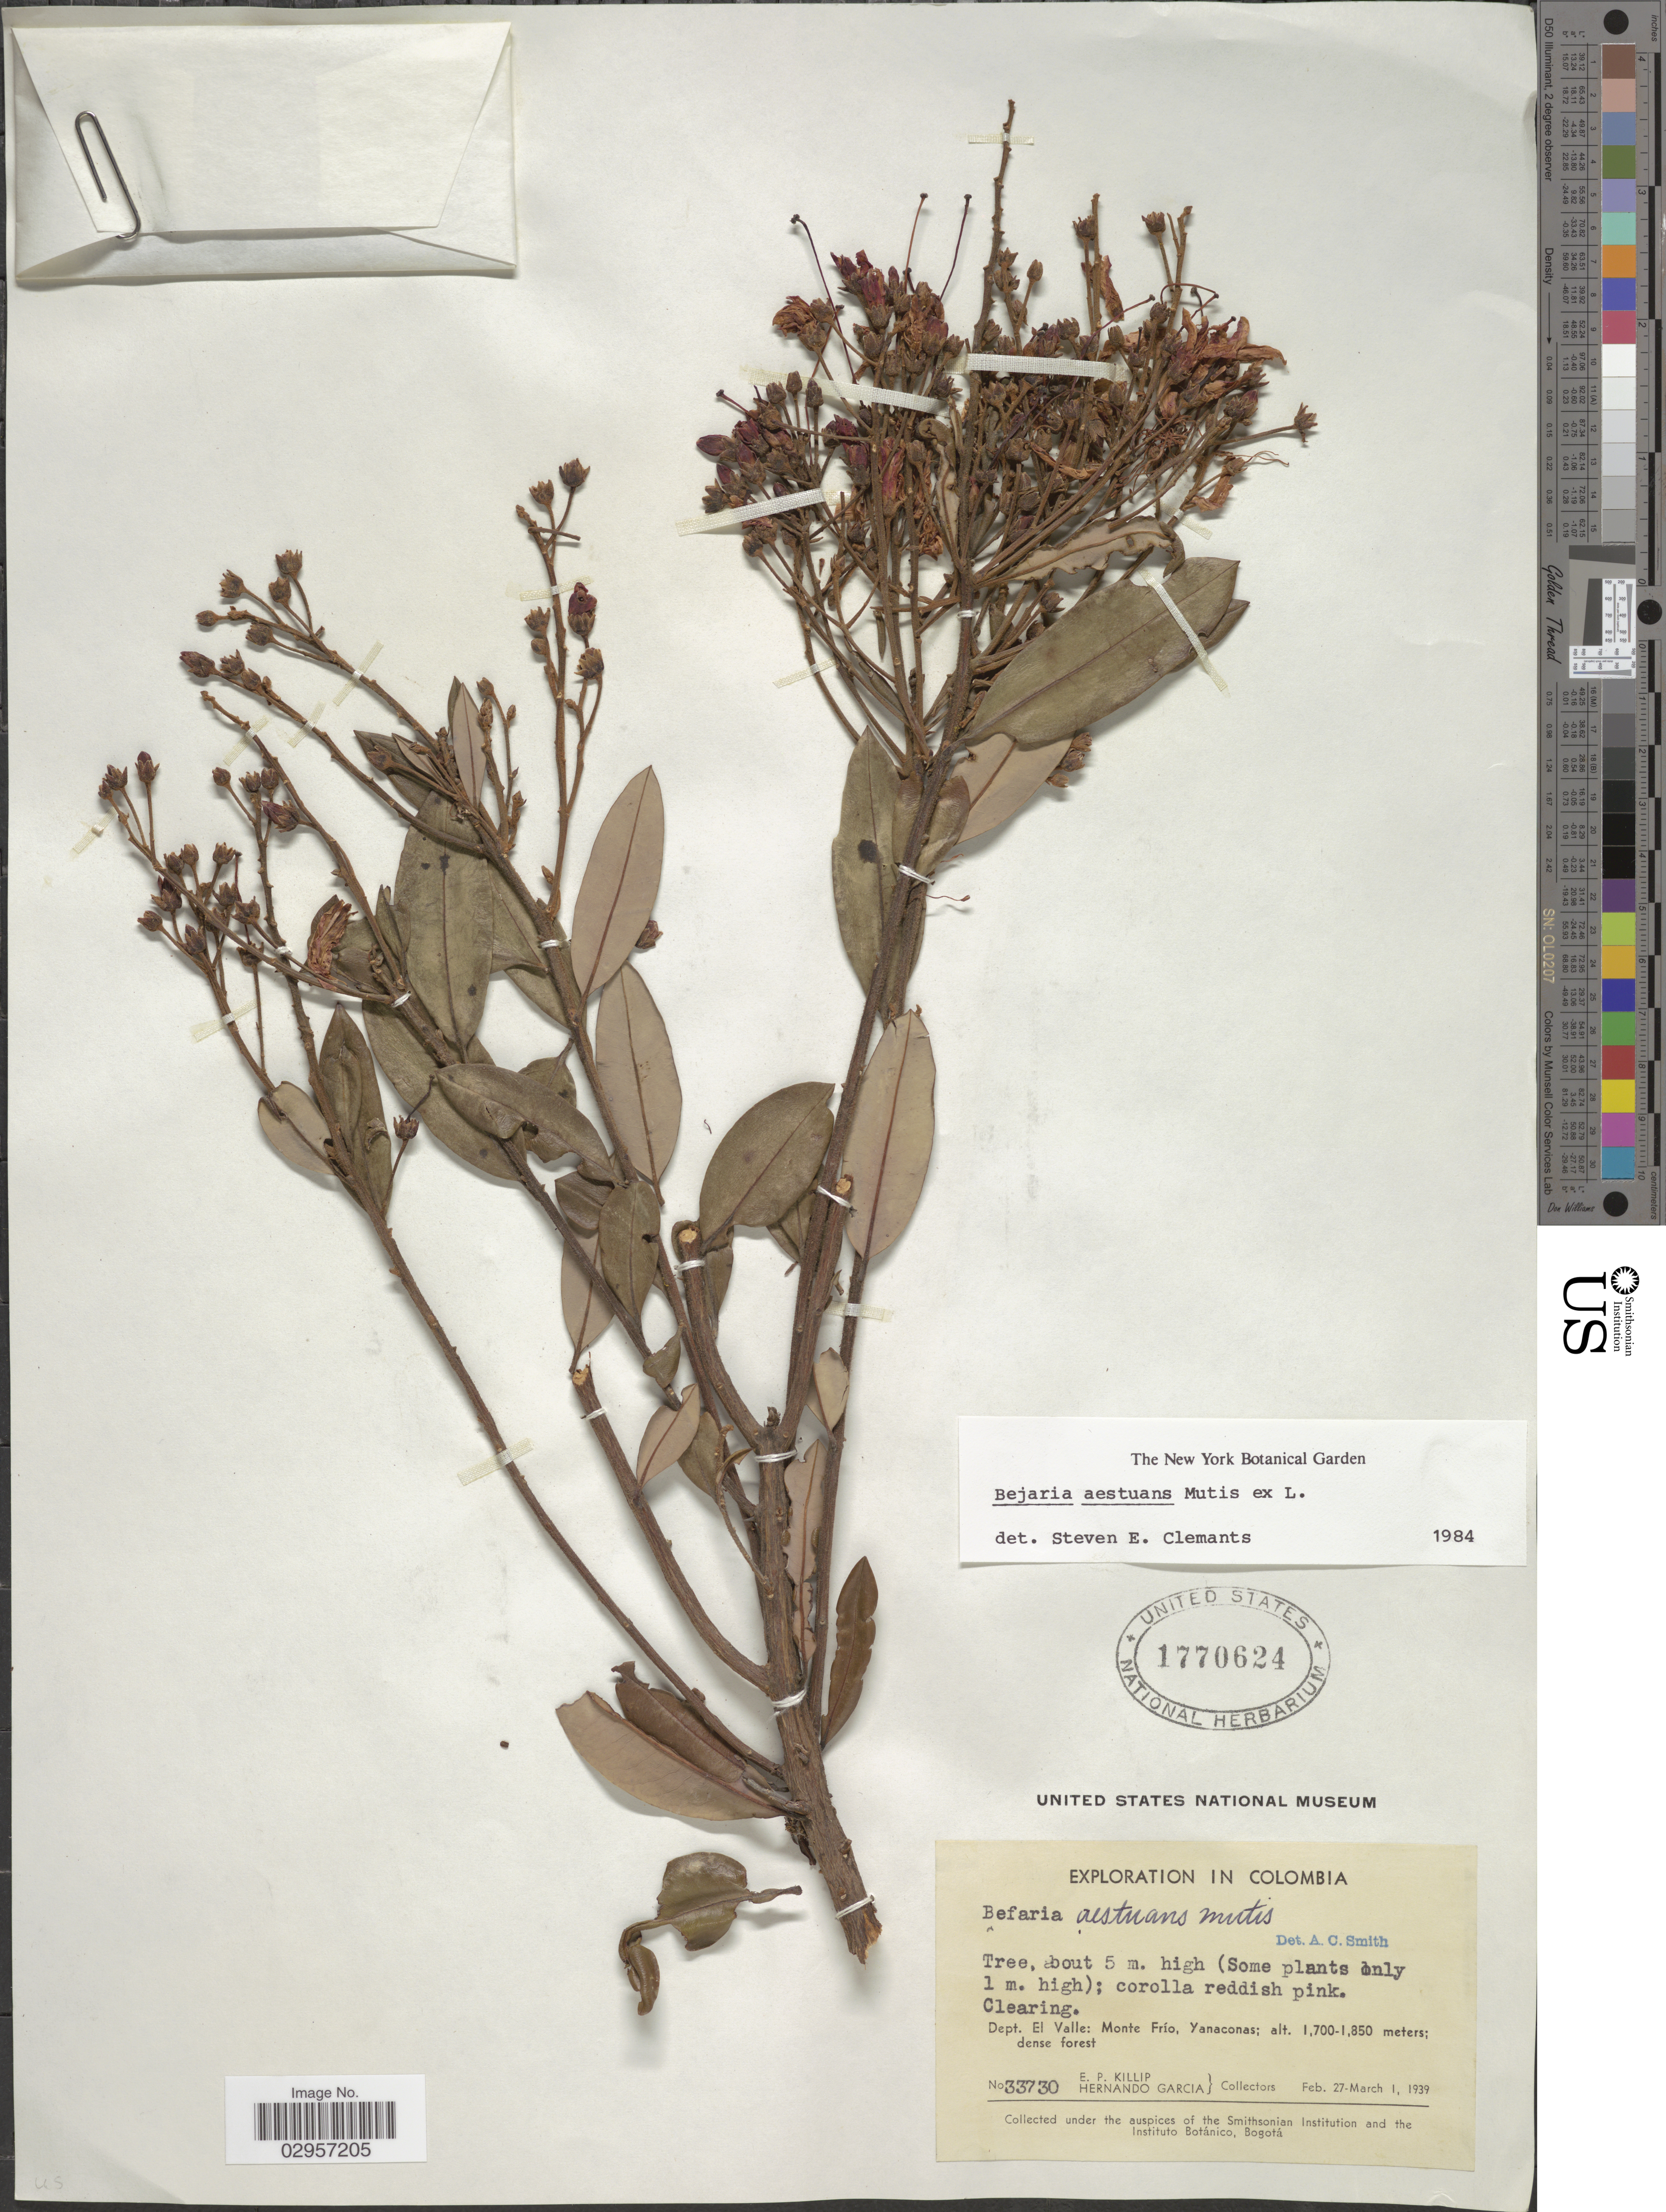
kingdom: Plantae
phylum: Tracheophyta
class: Magnoliopsida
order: Ericales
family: Ericaceae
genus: Befaria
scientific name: Befaria aestuans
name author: Mutis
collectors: E. P. Killip & H. Garcia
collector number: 33730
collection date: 1939-02-27/1939-03-01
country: Colombia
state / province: Valle del Cauca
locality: Dept. El Valle: Monte Frío, Yanaconas.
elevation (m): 1700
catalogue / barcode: US 1770624